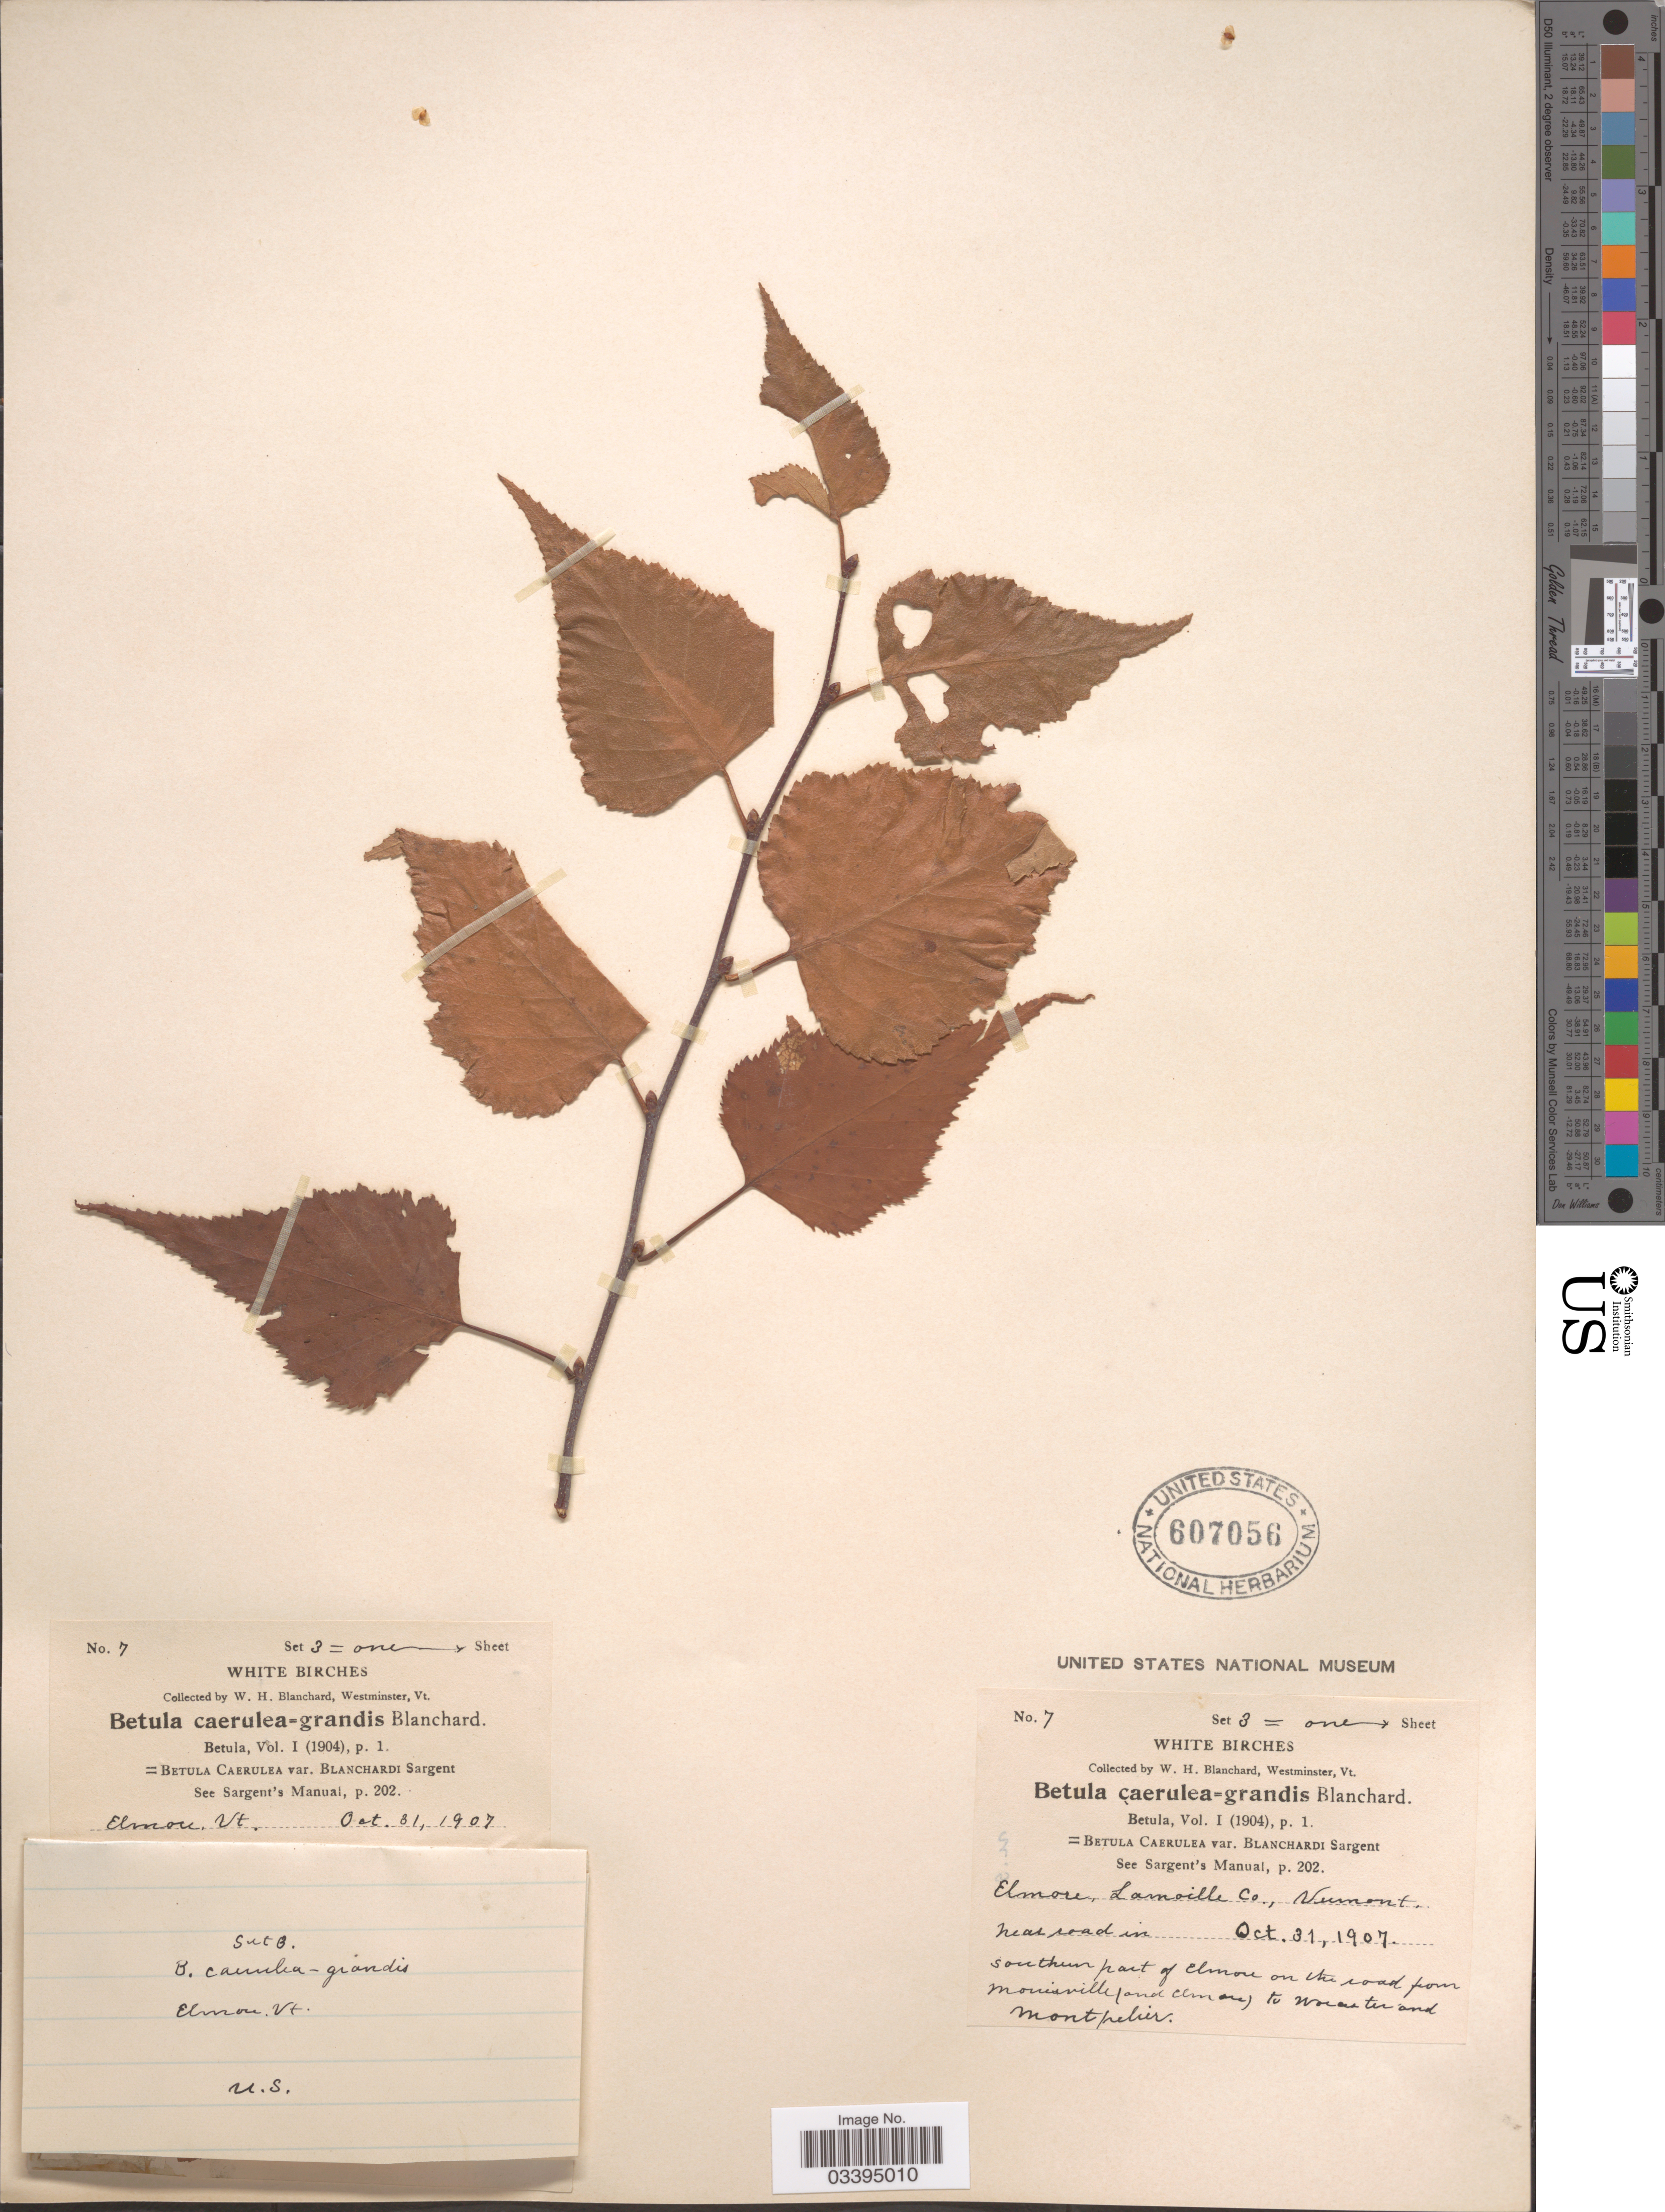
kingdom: Plantae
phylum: Tracheophyta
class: Magnoliopsida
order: Fagales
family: Betulaceae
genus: Betula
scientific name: Betula caerulea-grandis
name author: Blanch.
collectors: W. H. Blanchard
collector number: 7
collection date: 1907-10-31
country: United States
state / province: Vermont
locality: Elmore, Lamoille Co. Near road in southern part of Elmore on the road from Morrisville (and Elmore) to Worcester and Montpelier.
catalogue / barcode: US 607056